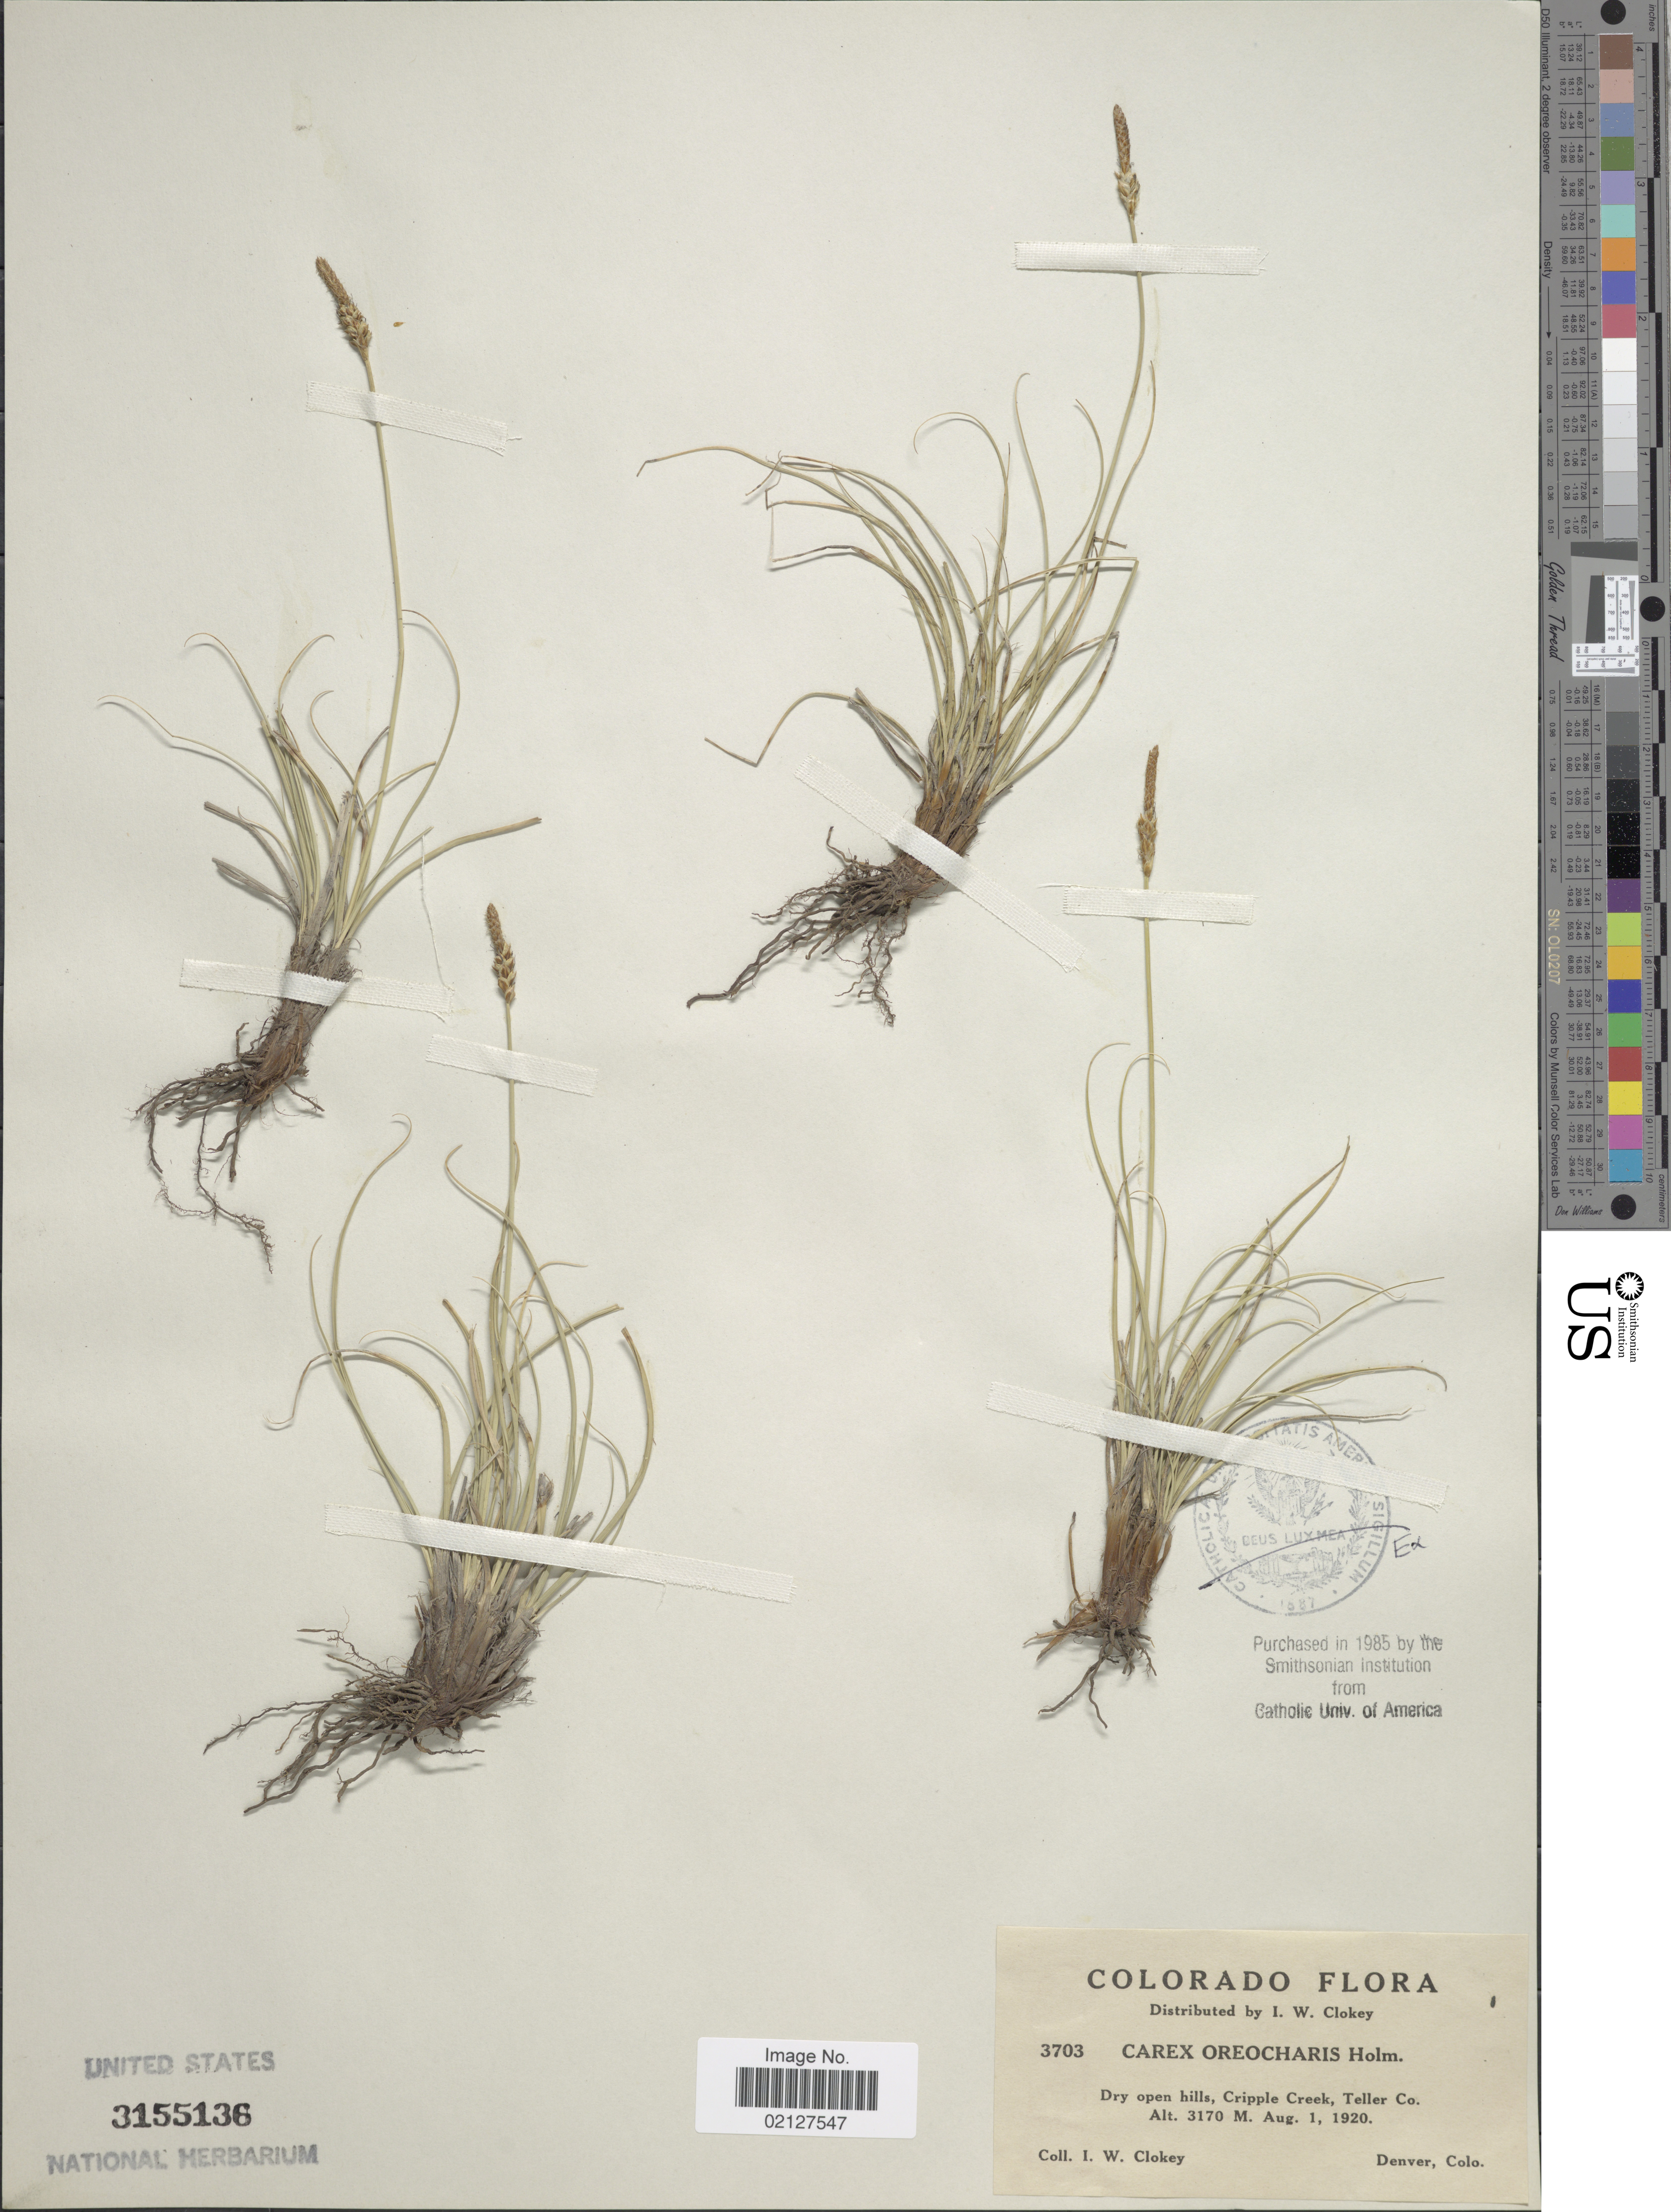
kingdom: Plantae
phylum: Tracheophyta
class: Liliopsida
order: Poales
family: Cyperaceae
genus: Carex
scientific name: Carex oreocharis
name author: Holm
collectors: I. W. Clokey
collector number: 3703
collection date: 1920-08-01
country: United States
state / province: Colorado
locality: Dry open hills, Cripple Creek, Teller Co.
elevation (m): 3170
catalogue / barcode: US 3155136